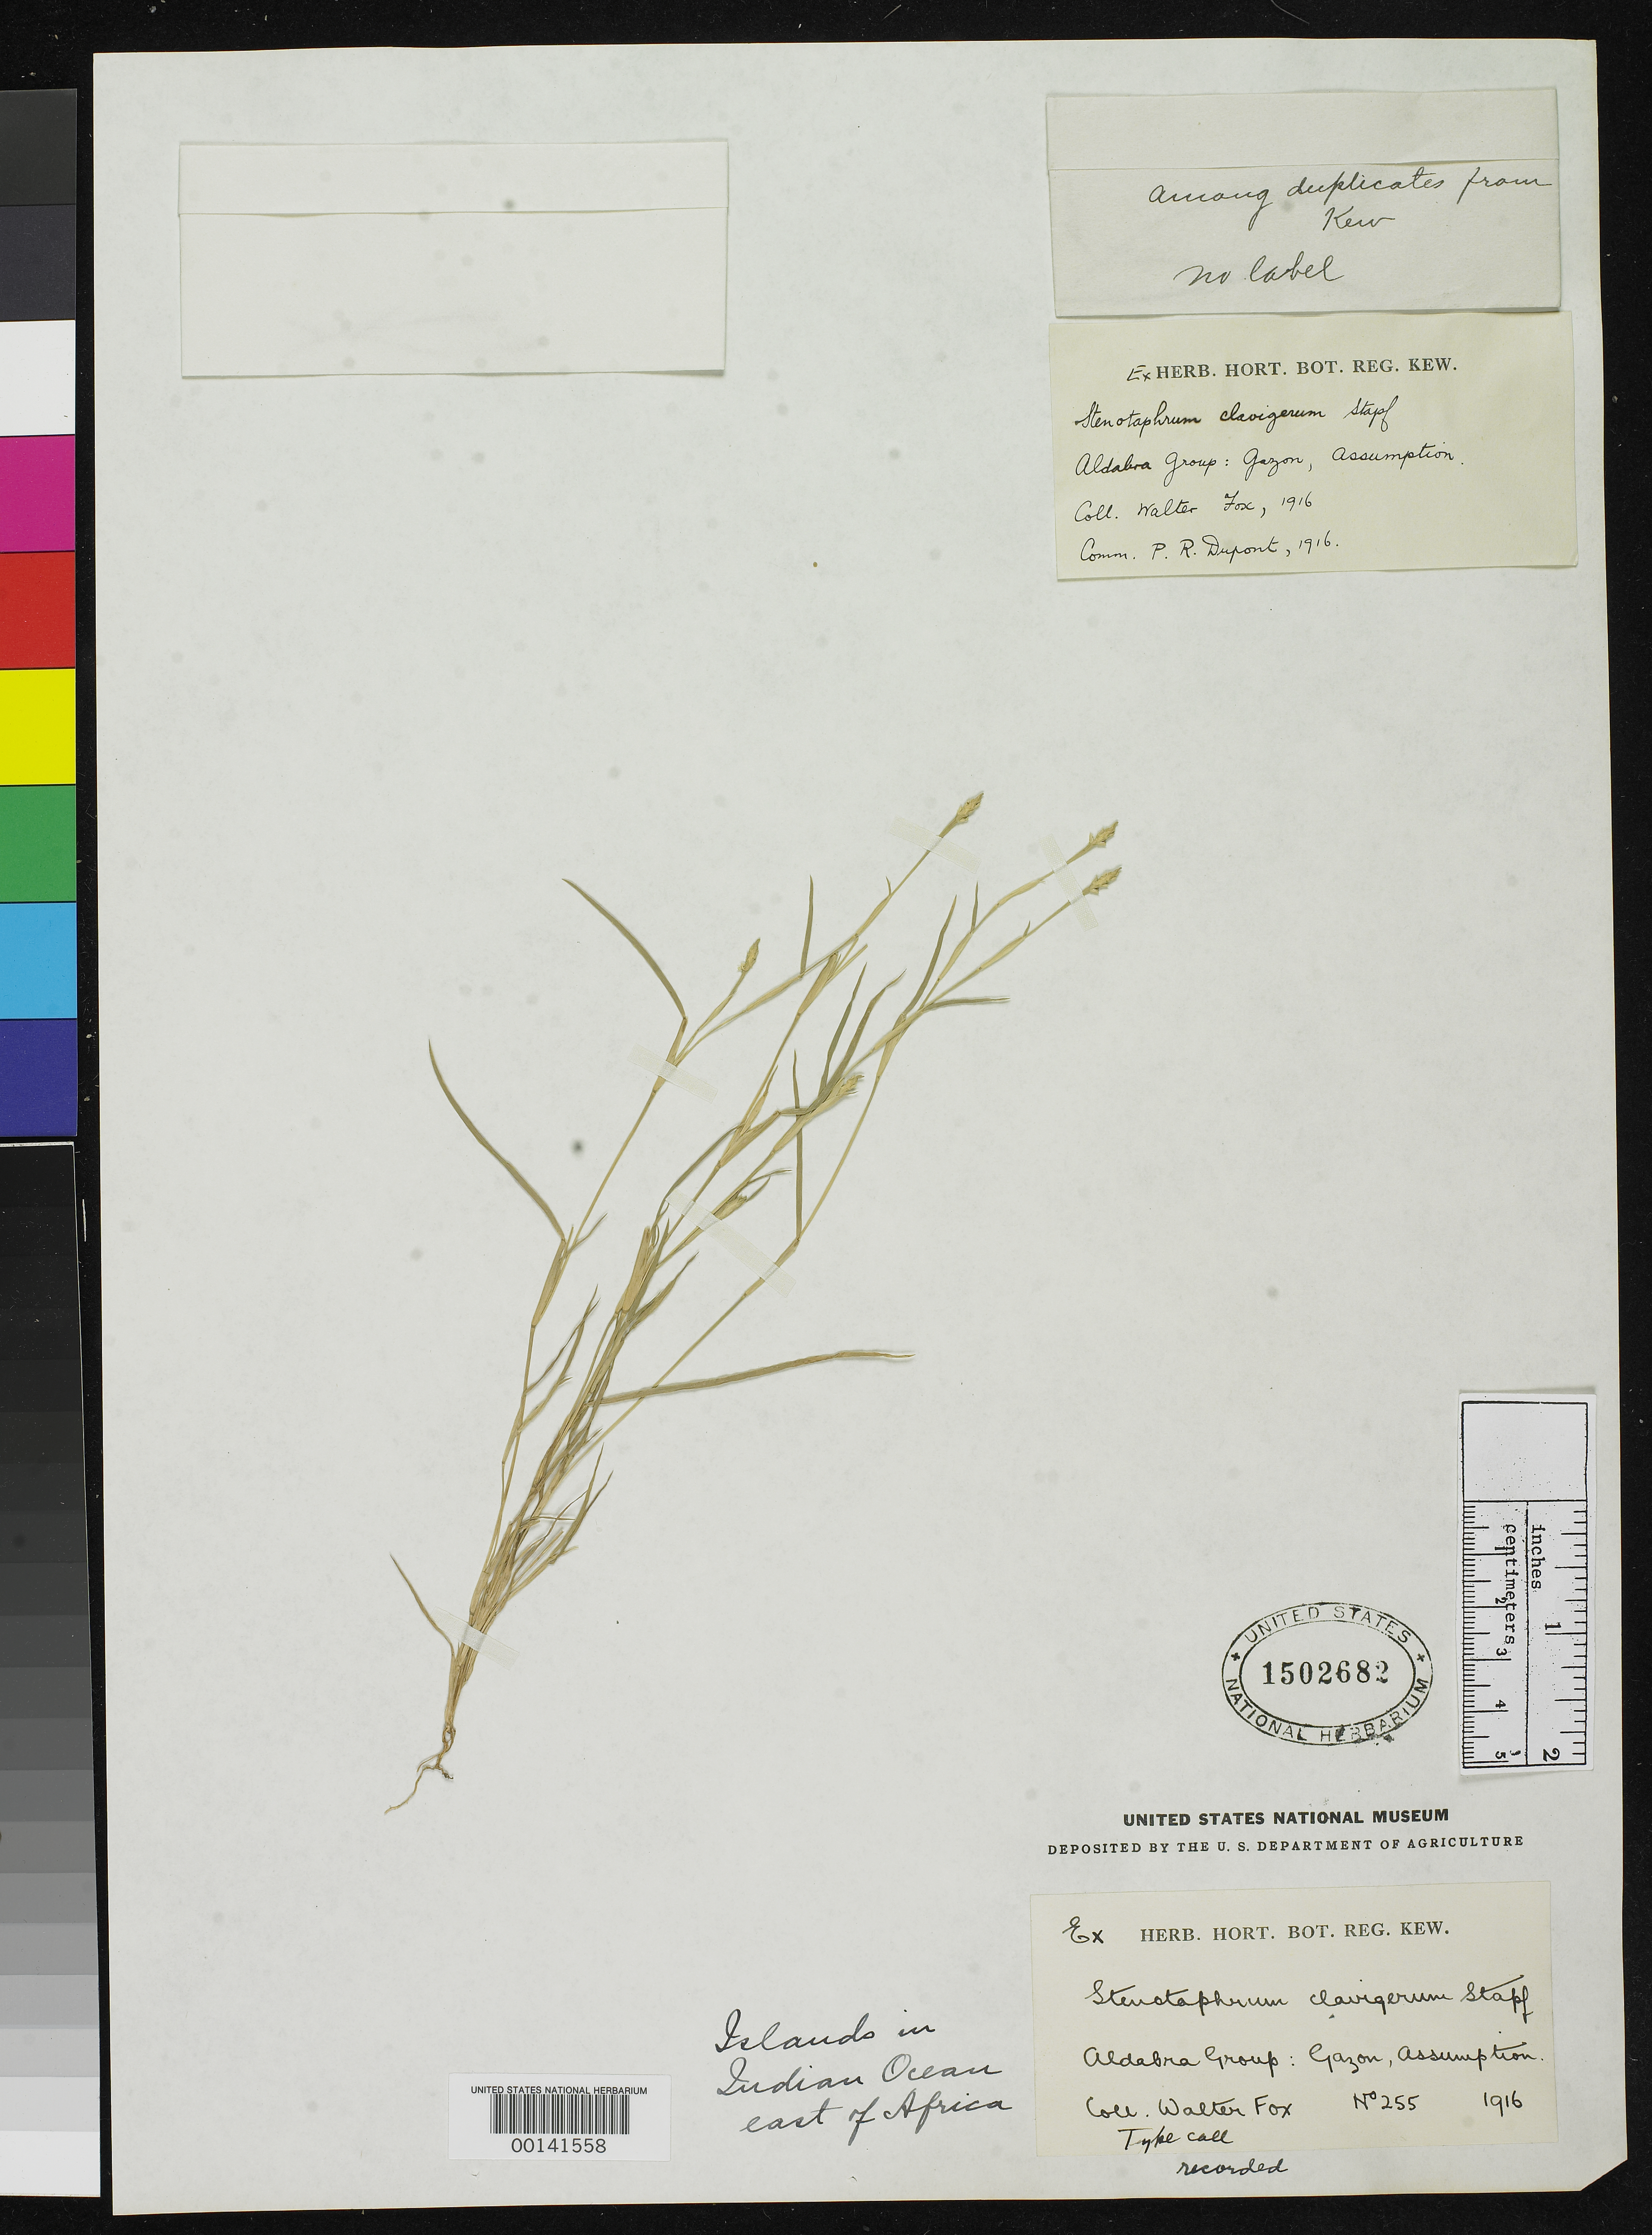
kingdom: Plantae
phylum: Tracheophyta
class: Liliopsida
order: Poales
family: Poaceae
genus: Stenotaphrum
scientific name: Stenotaphrum clavigerum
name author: Stapf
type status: Isotype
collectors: W. Fox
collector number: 255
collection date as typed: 1916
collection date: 1916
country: Seychelles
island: Assumption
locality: Gazon.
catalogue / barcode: US 1502682